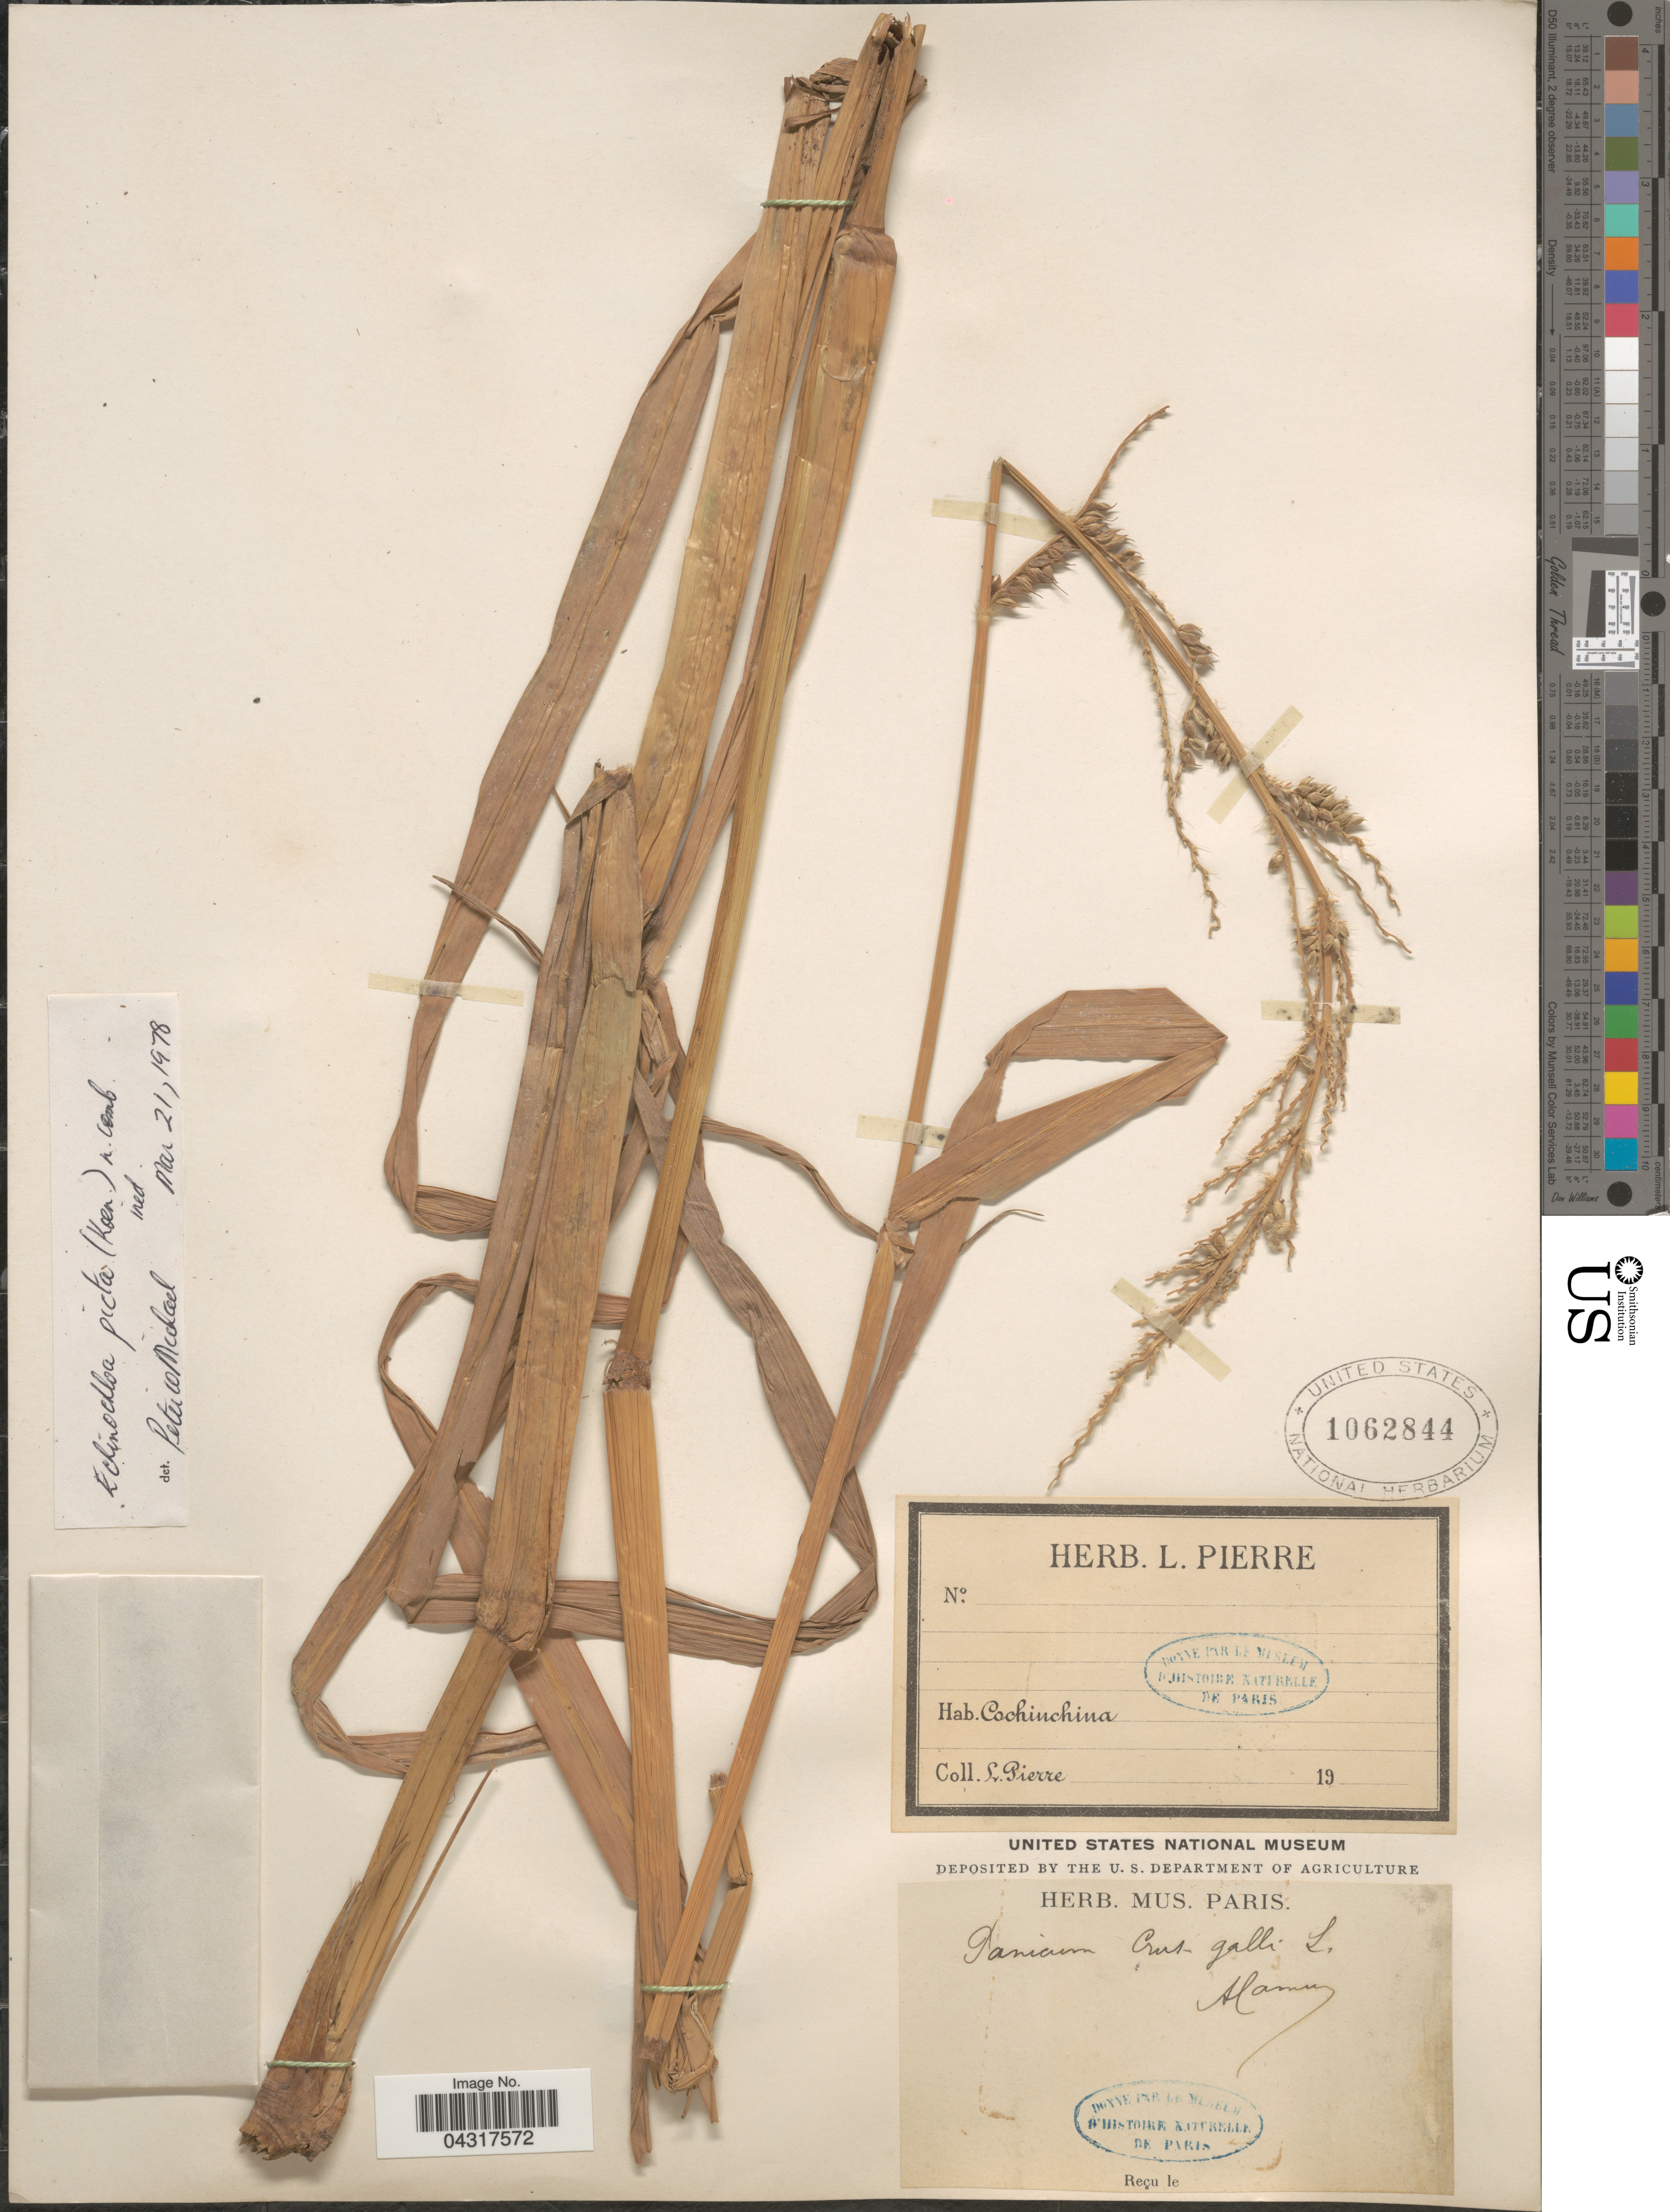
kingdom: Plantae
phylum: Tracheophyta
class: Liliopsida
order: Poales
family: Poaceae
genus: Echinochloa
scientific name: Echinochloa picta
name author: (K.D. Koenig) Michael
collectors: L. Pierre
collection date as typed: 19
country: Vietnam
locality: Cochinchina.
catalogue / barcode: US 1062844